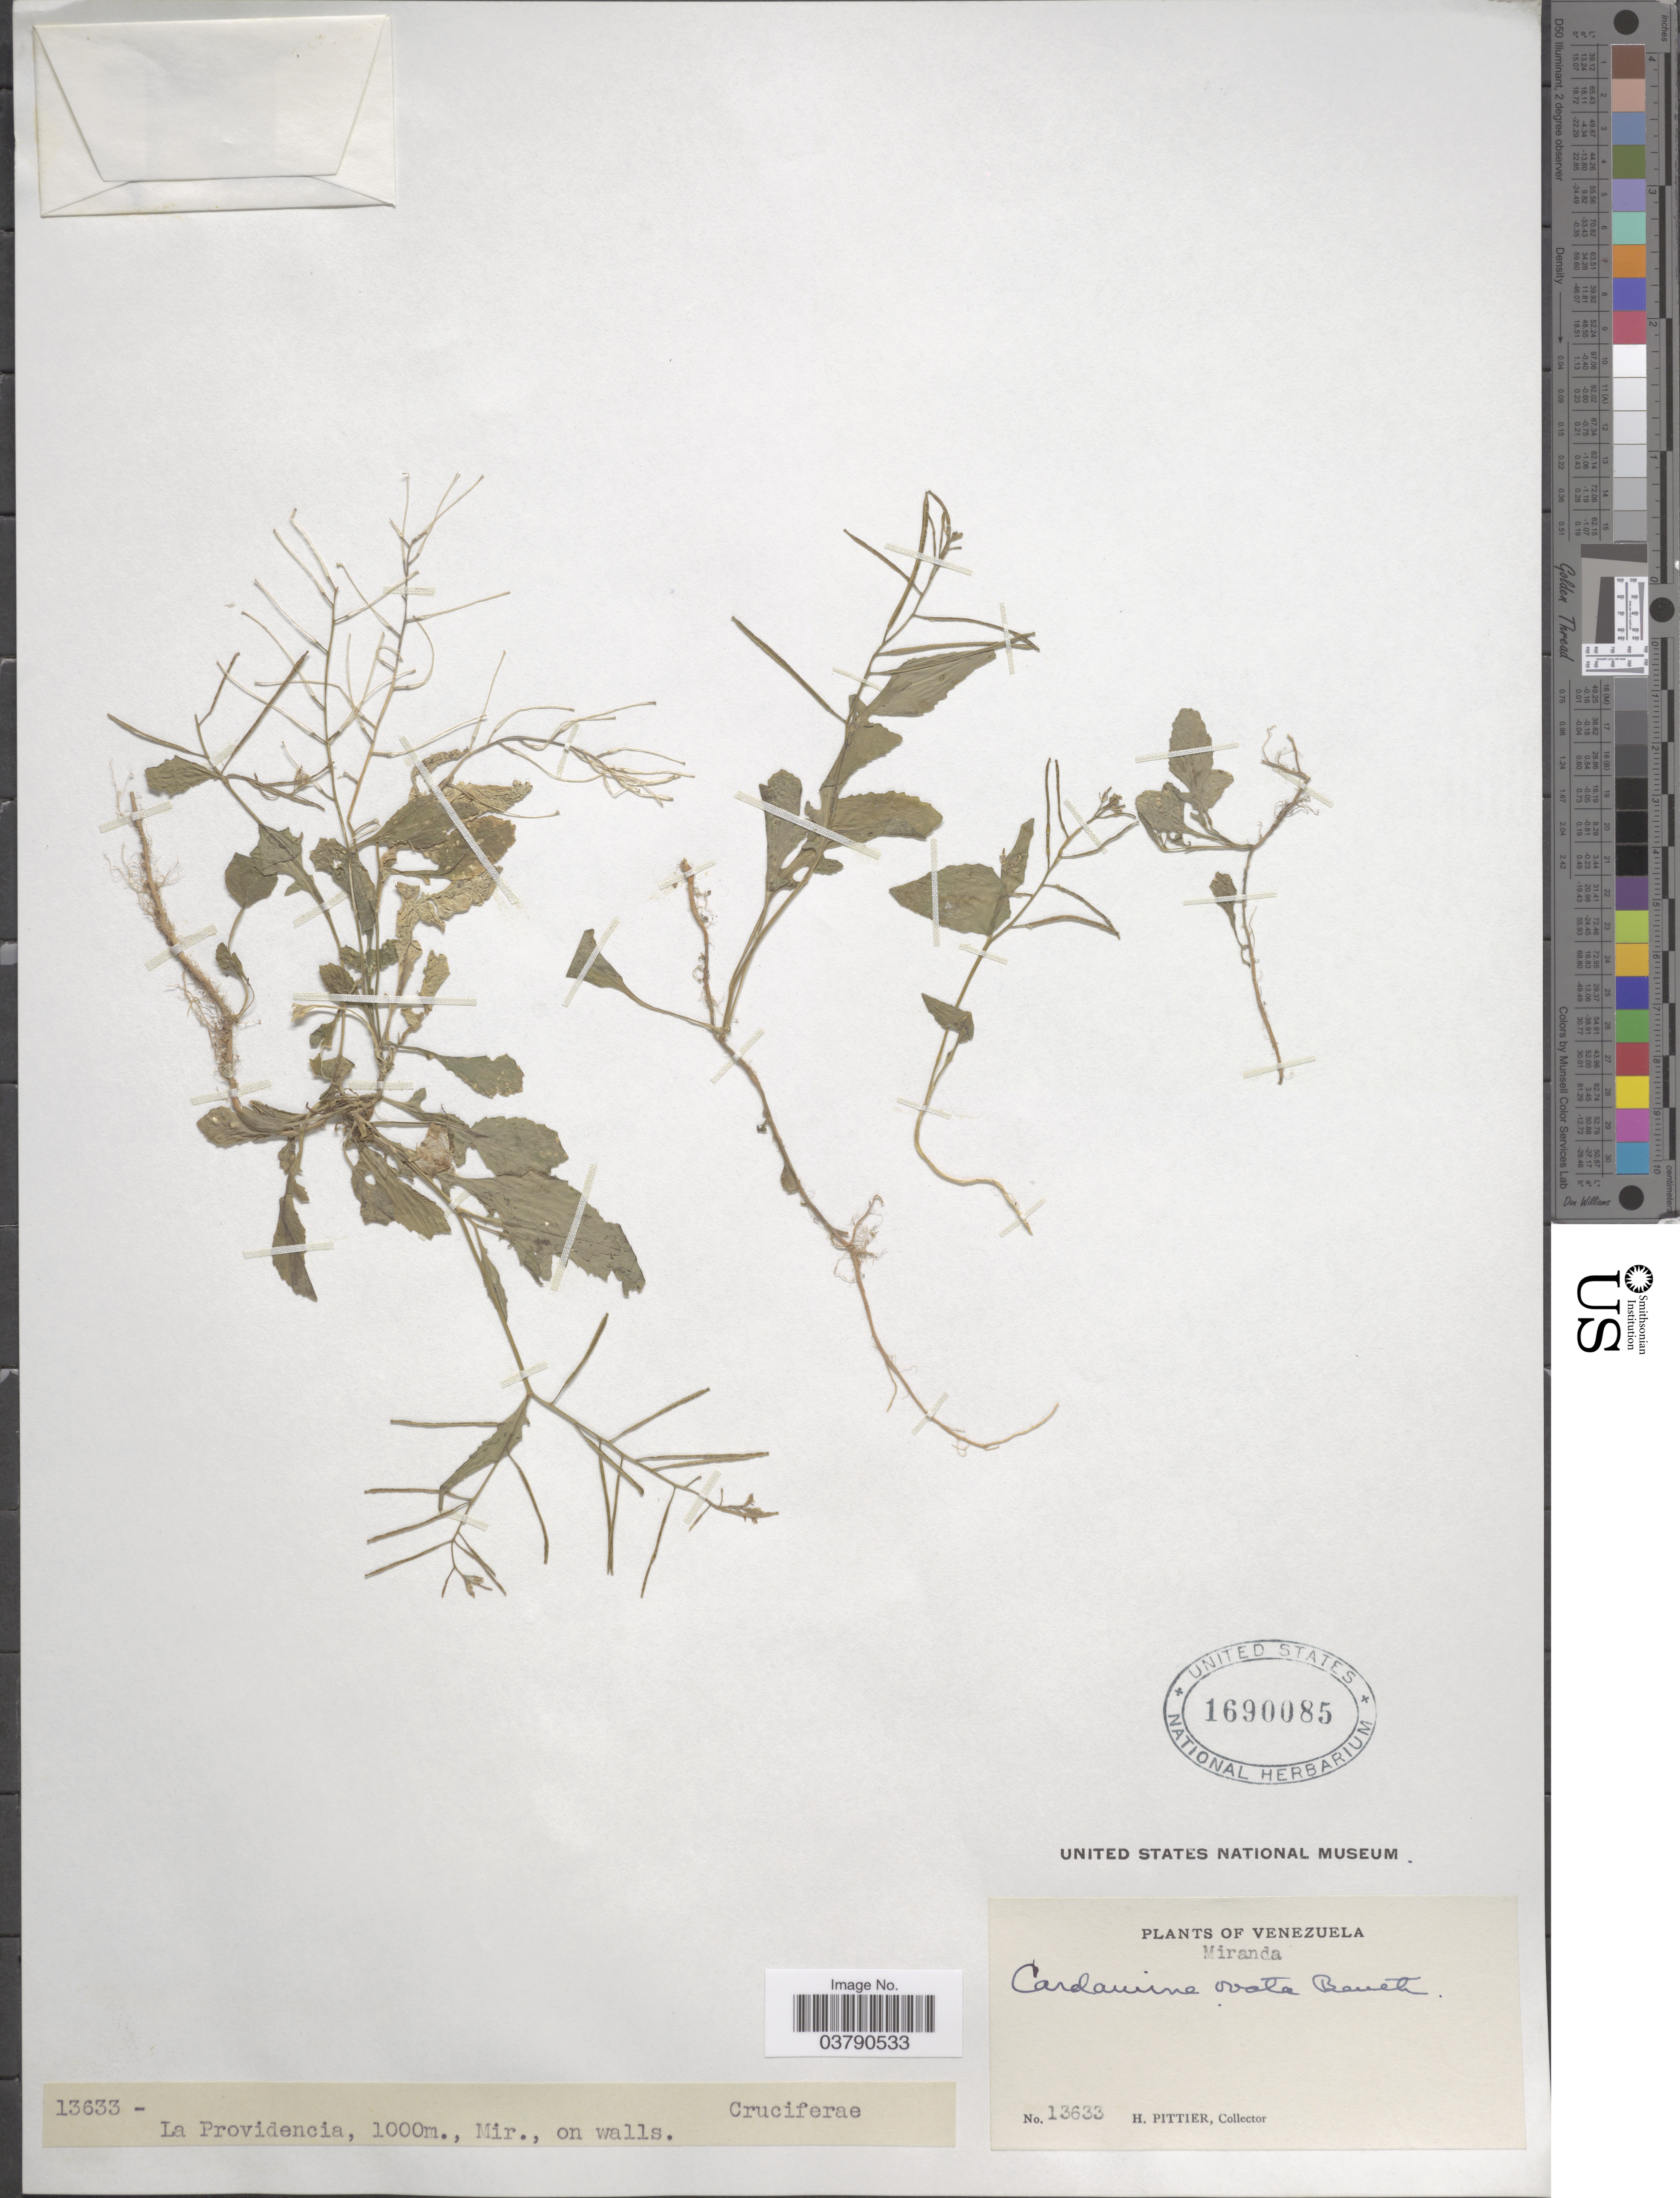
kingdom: Plantae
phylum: Tracheophyta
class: Magnoliopsida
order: Brassicales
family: Brassicaceae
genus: Cardamine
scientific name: Cardamine ovata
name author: Benth.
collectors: H. F. Pittier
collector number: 13633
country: Venezuela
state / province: Miranda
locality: La Providencia, Mir., on walls.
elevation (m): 1000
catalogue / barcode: US 1690085